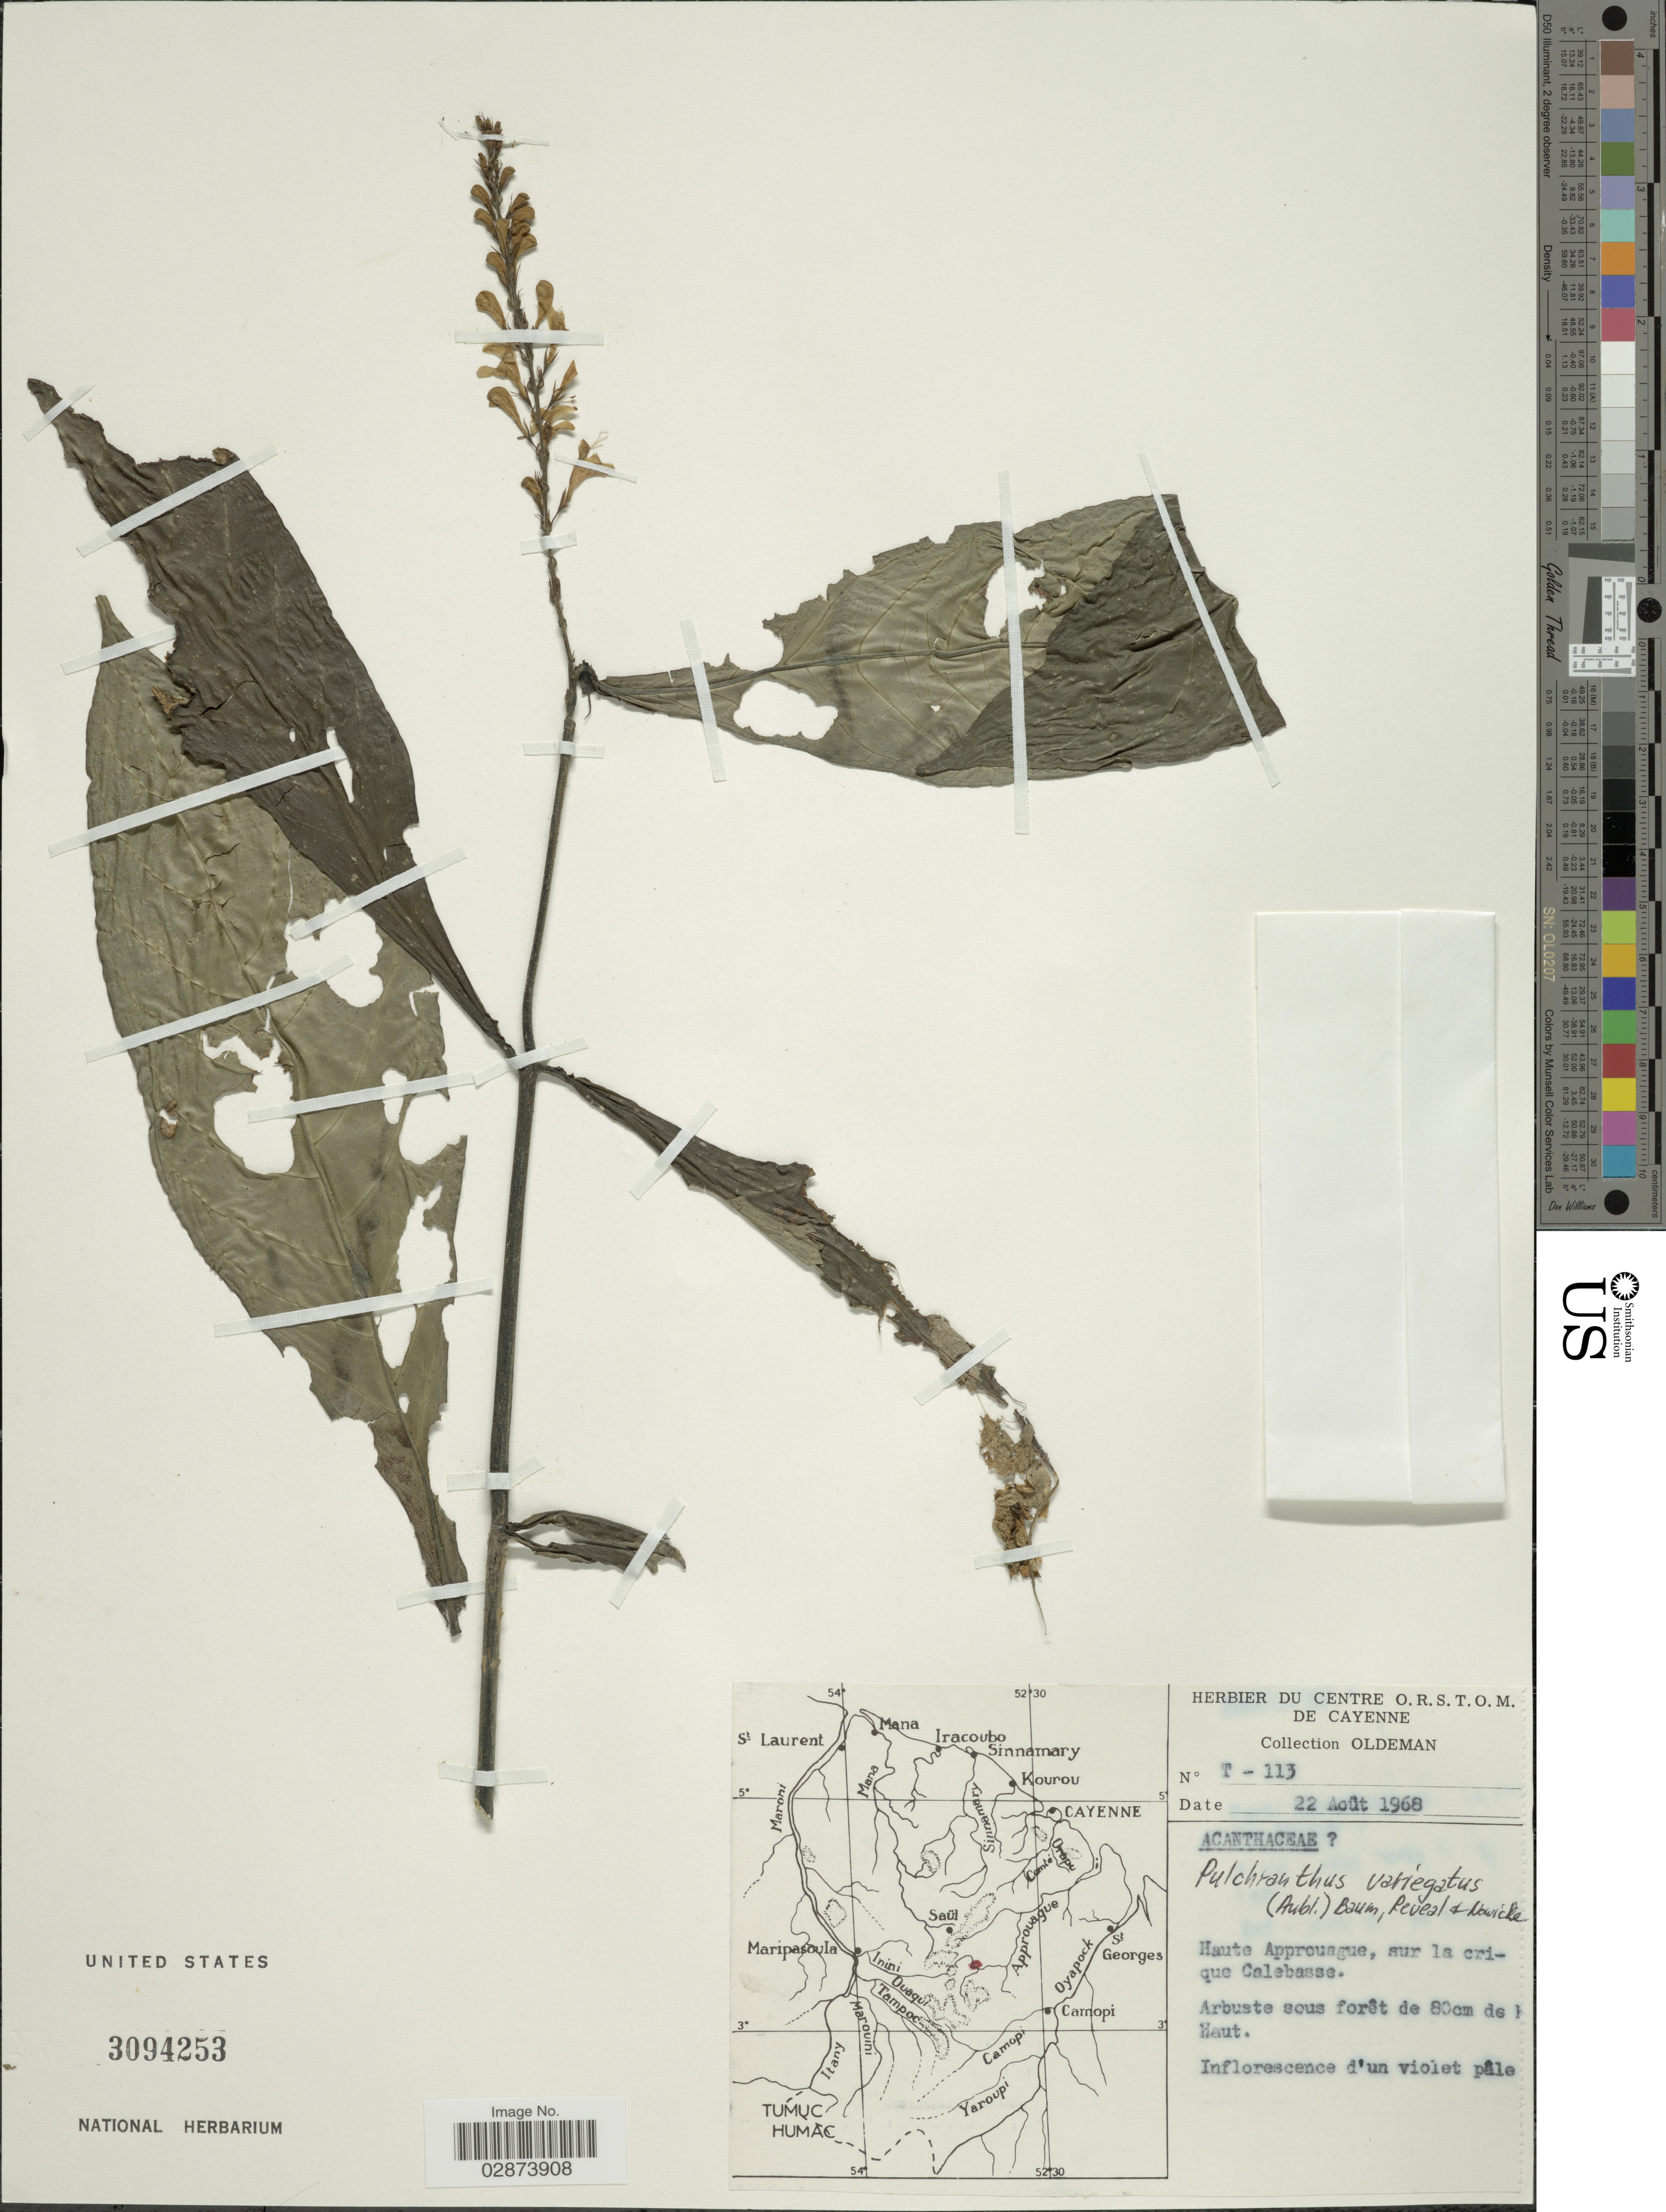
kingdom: Plantae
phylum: Tracheophyta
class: Magnoliopsida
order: Lamiales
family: Acanthaceae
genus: Pulchranthus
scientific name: Pulchranthus variegatus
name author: (Aubl.) V.M. Baum et al.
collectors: -- Oldeman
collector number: T-113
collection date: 1968-08-22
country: French Guiana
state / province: Cayenne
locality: Haute Approuague, sur la crique Calebasse.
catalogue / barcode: US 3094253